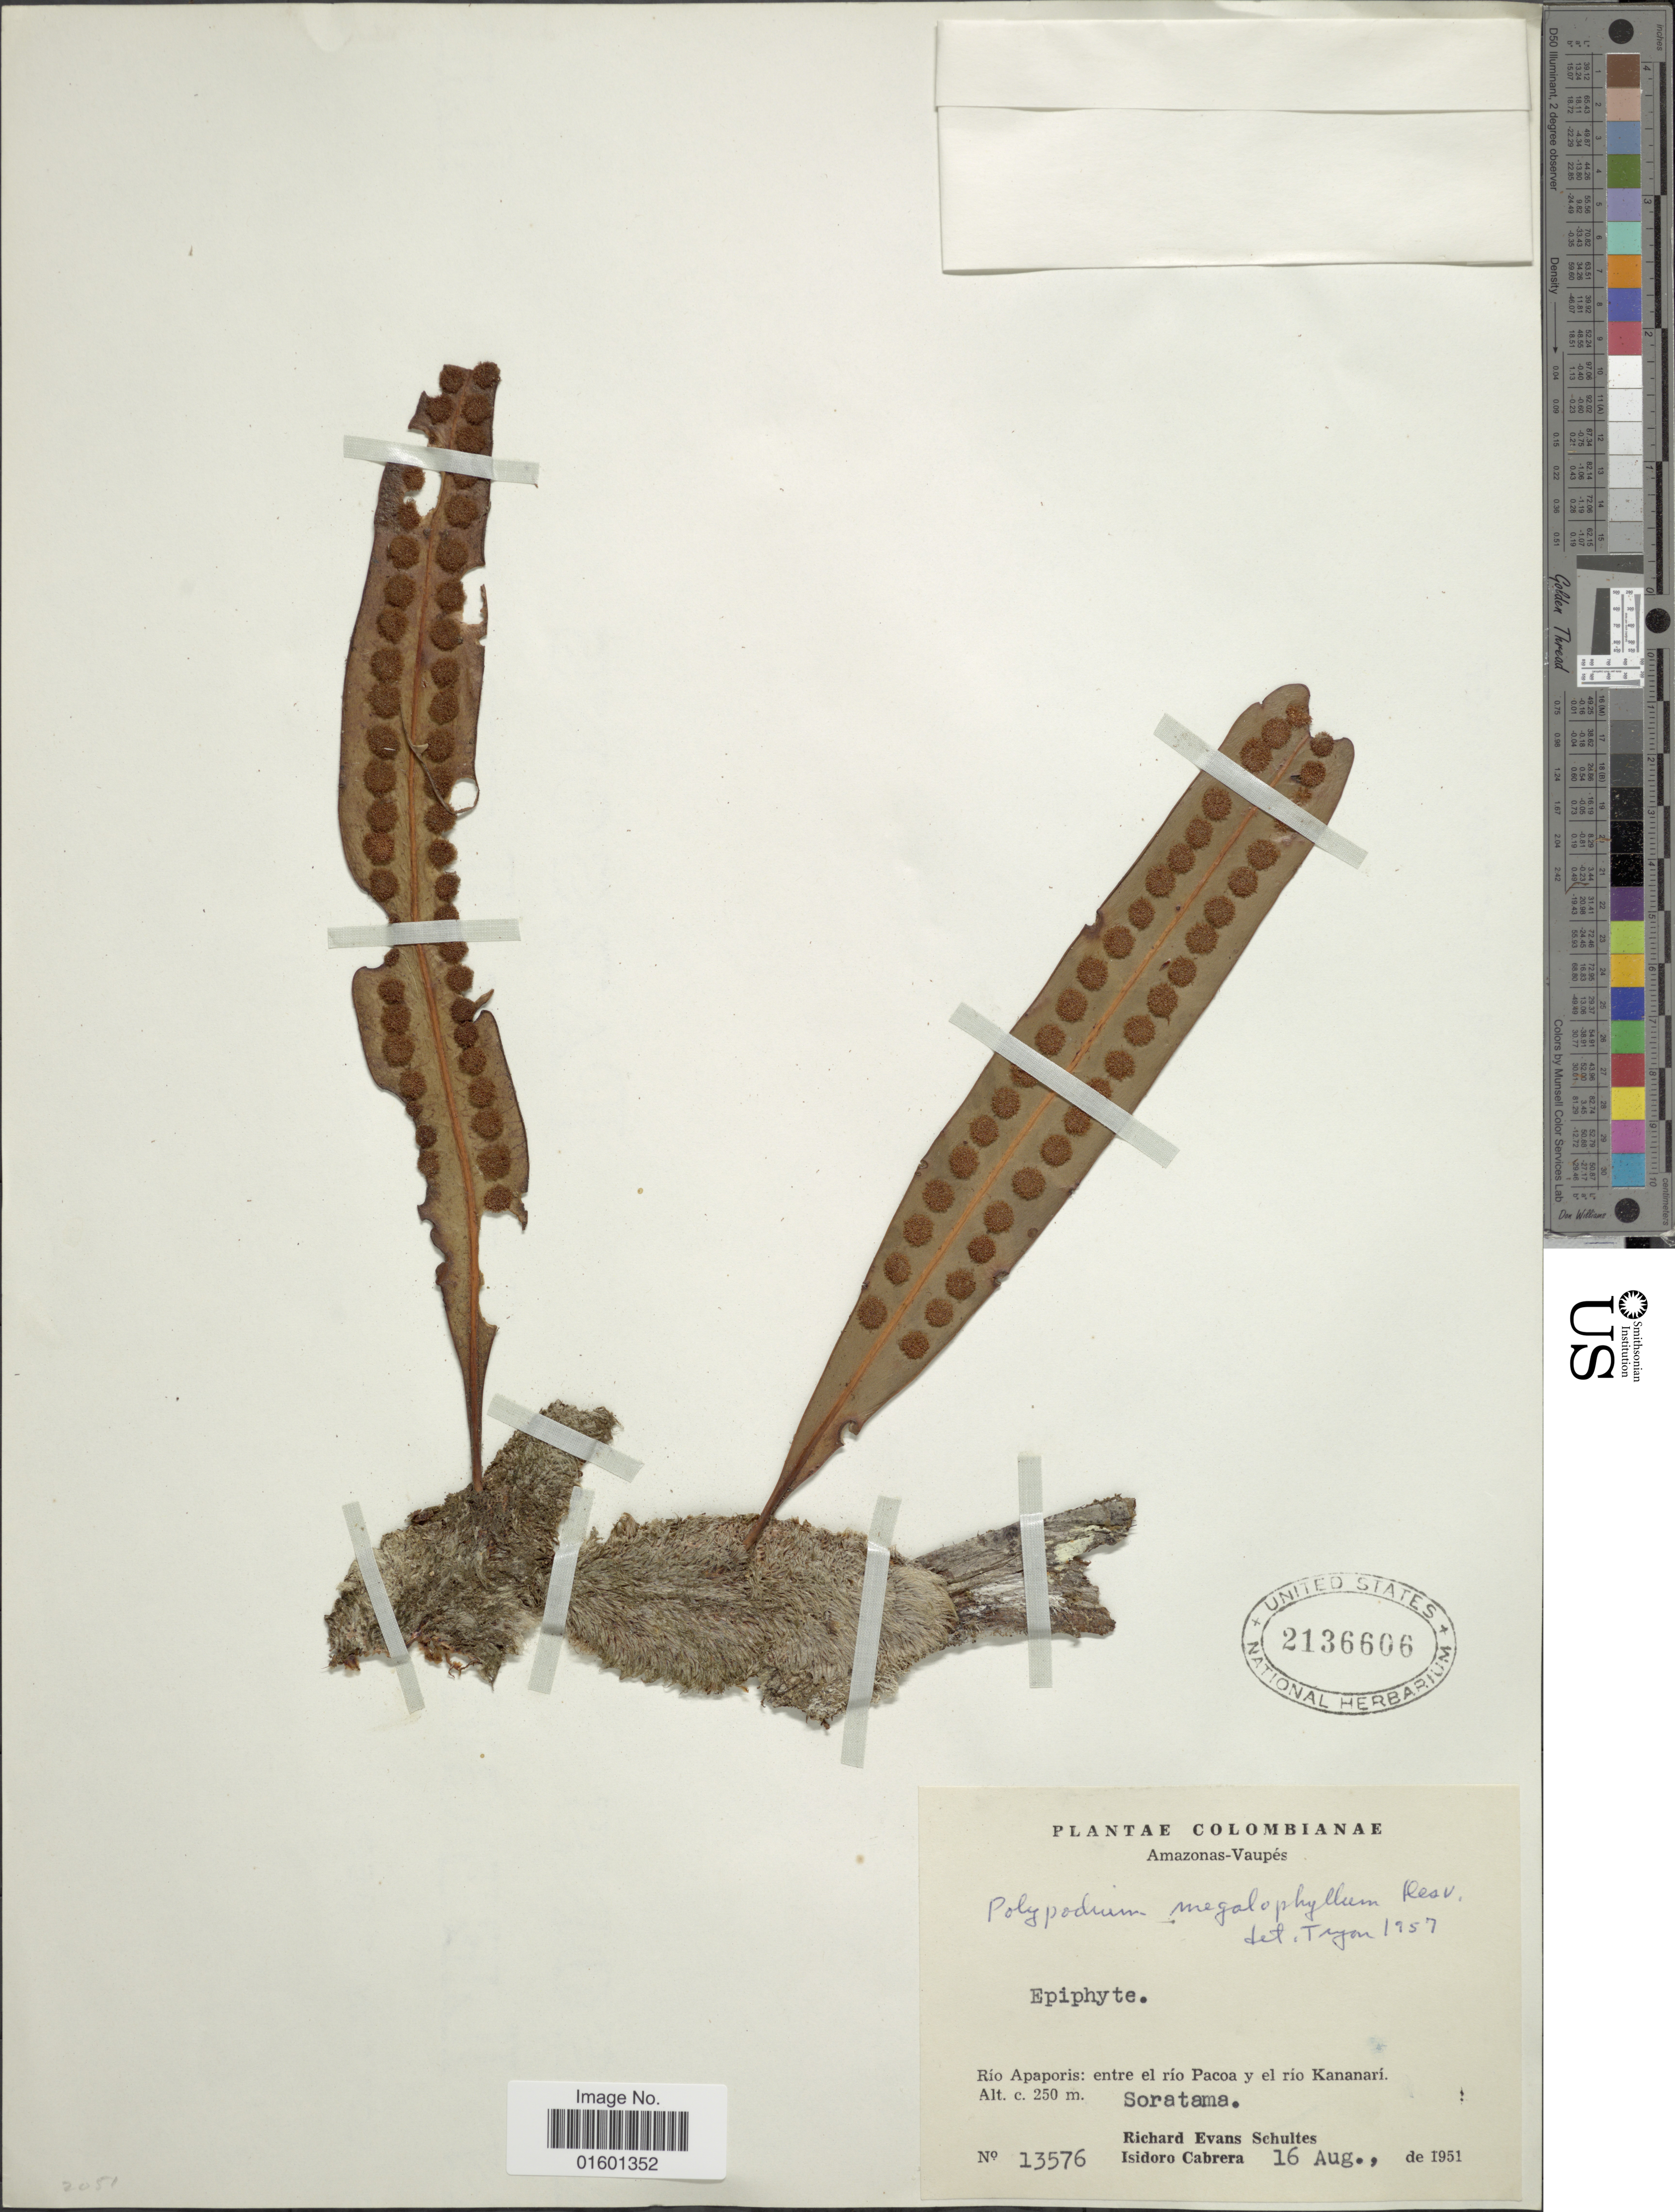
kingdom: Plantae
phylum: Tracheophyta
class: Polypodiopsida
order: Polypodiales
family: Polypodiaceae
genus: Microgramma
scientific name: Microgramma megalophylla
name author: (Desv.) de la Sota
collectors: R. E. Schultes & I. Cabrera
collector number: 13576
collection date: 1951-08-16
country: Colombia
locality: Amazonas - Vaupes, Rio Apaporis: entre el rio Pacoa y el Kananari, Soratama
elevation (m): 250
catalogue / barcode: US 2136606